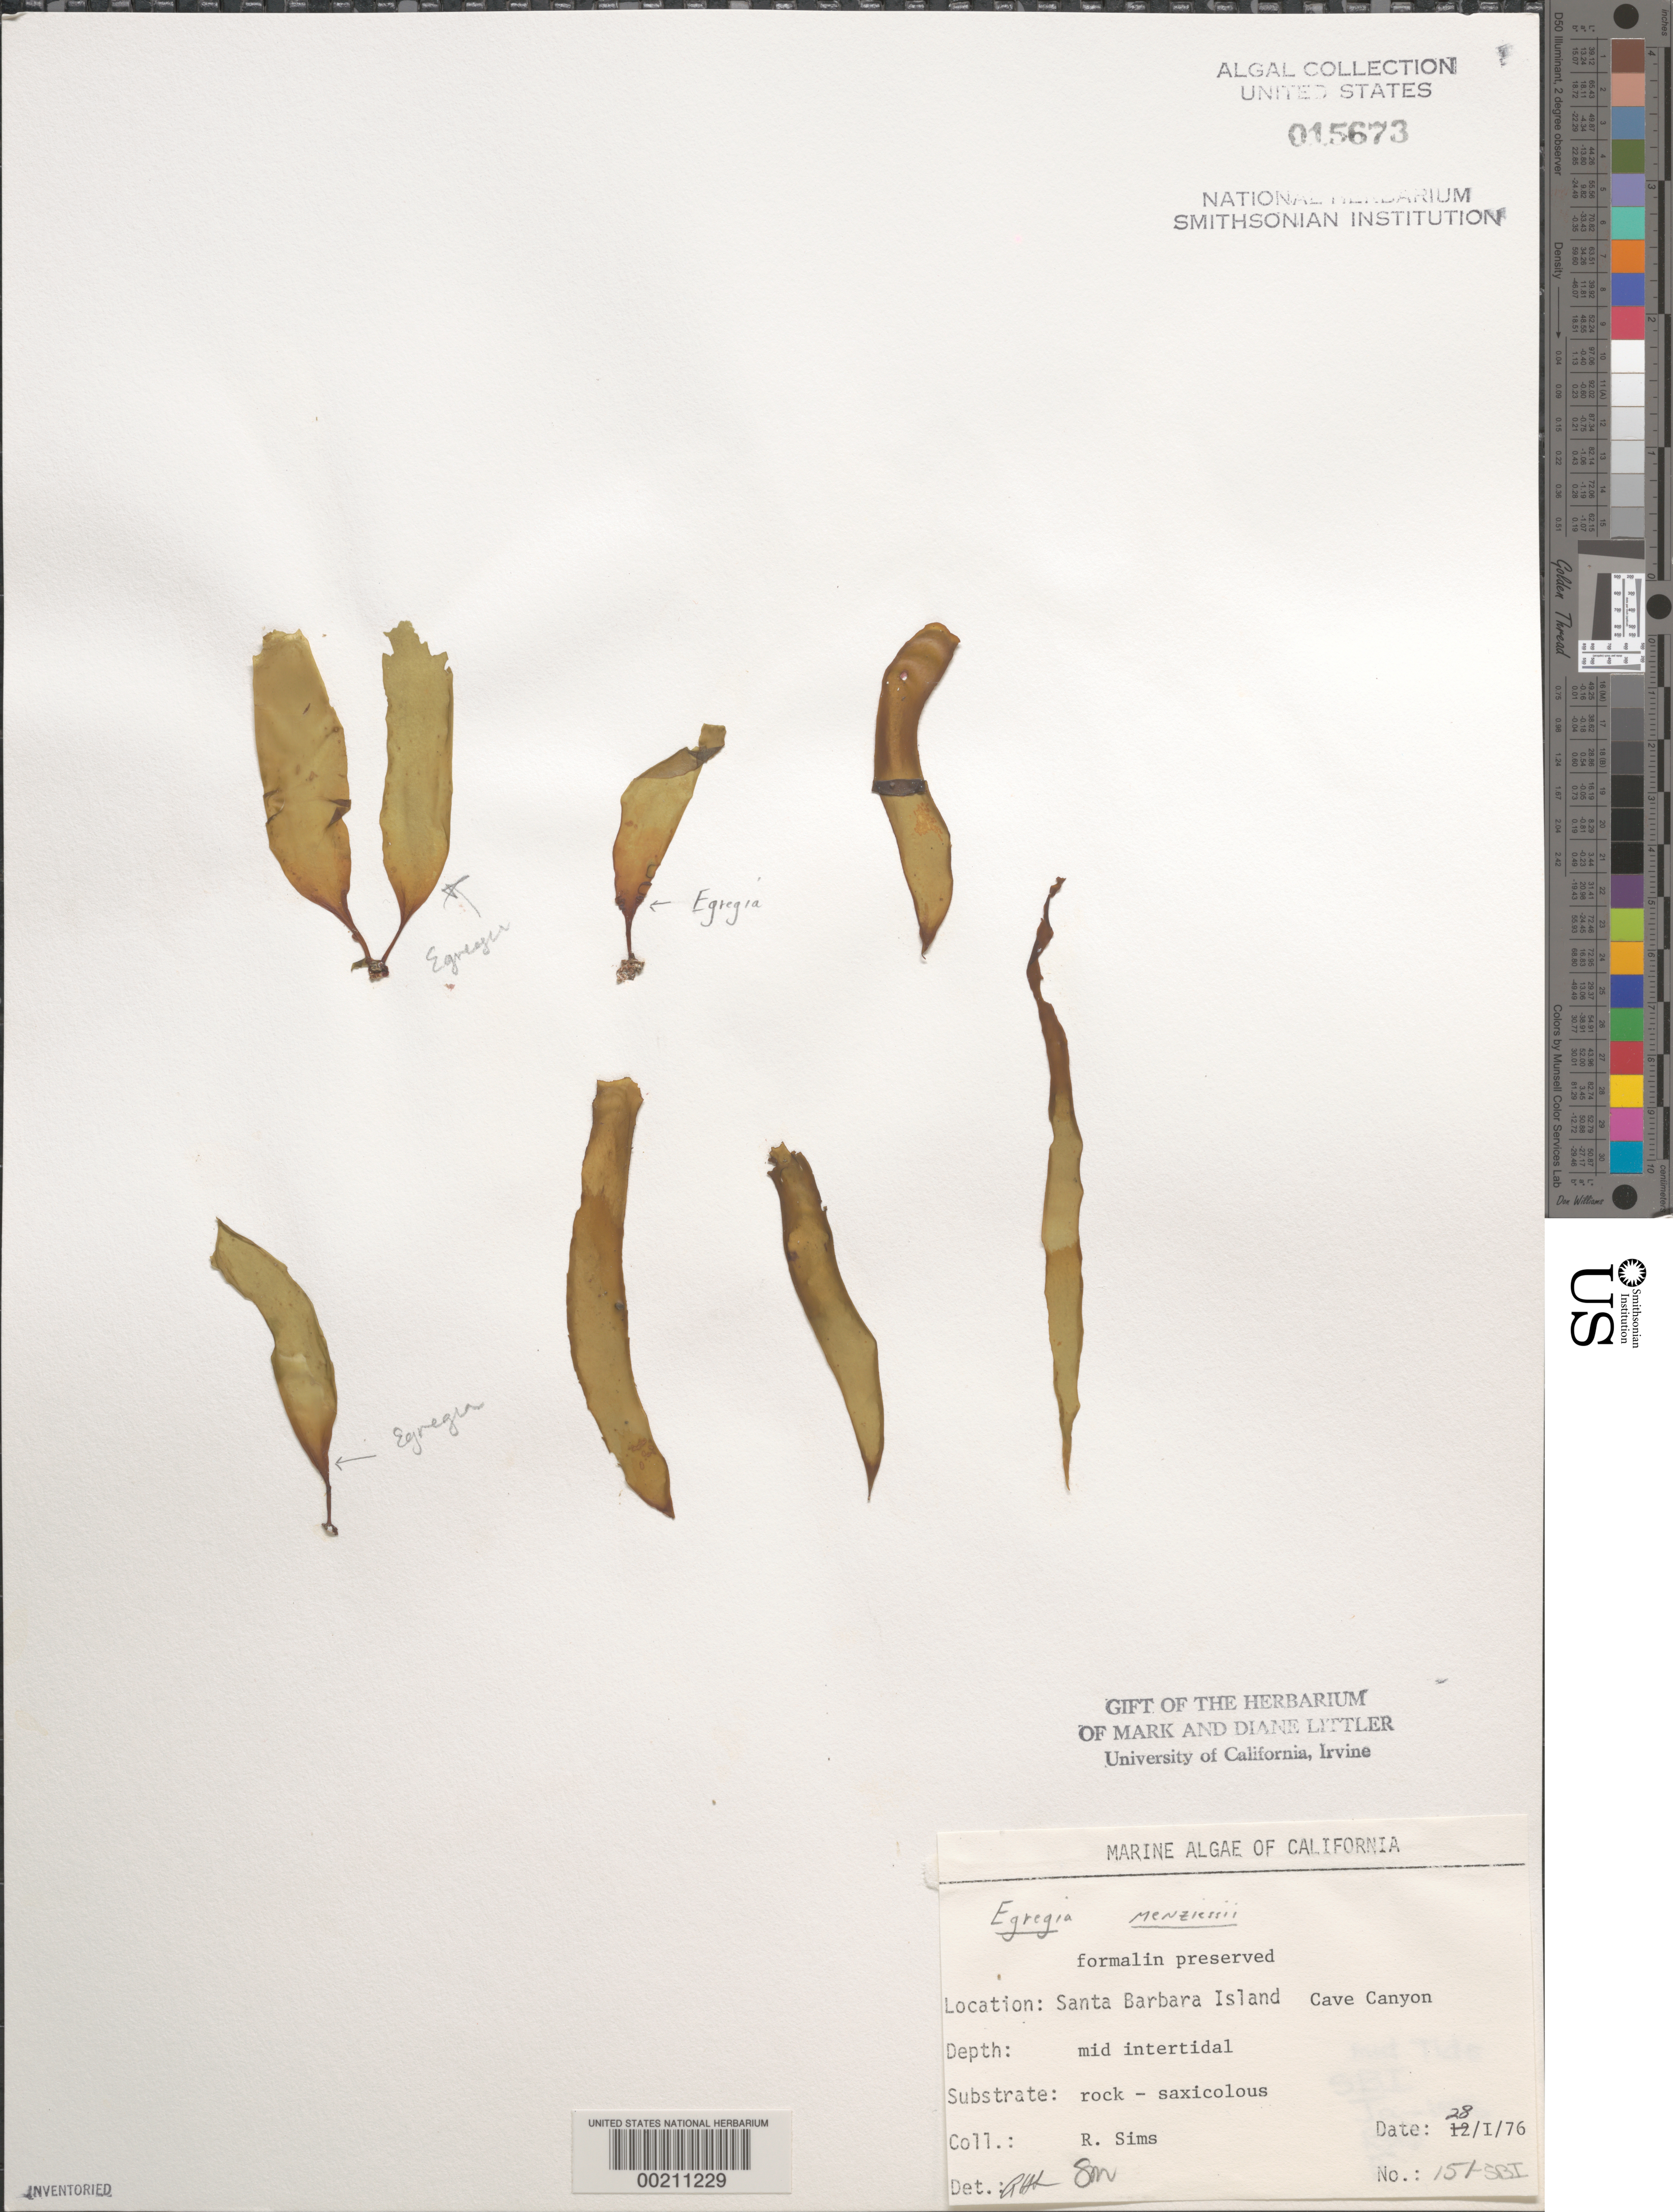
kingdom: Chromista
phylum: Ochrophyta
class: Phaeophyceae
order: Laminariales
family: Lessoniaceae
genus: Egregia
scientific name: Egregia menziesii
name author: (Turner) Aresch.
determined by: Sims, Robert H.; Murray, S. N.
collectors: R. H. Sims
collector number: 151-sbi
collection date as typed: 28 Jan 1976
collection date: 1976-01-28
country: United States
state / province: California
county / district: Santa Barbara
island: Santa Barbara Island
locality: Cave Canyon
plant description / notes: BLM-SOCALBIGHT Rocky Intertidal Survey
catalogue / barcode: US 15673